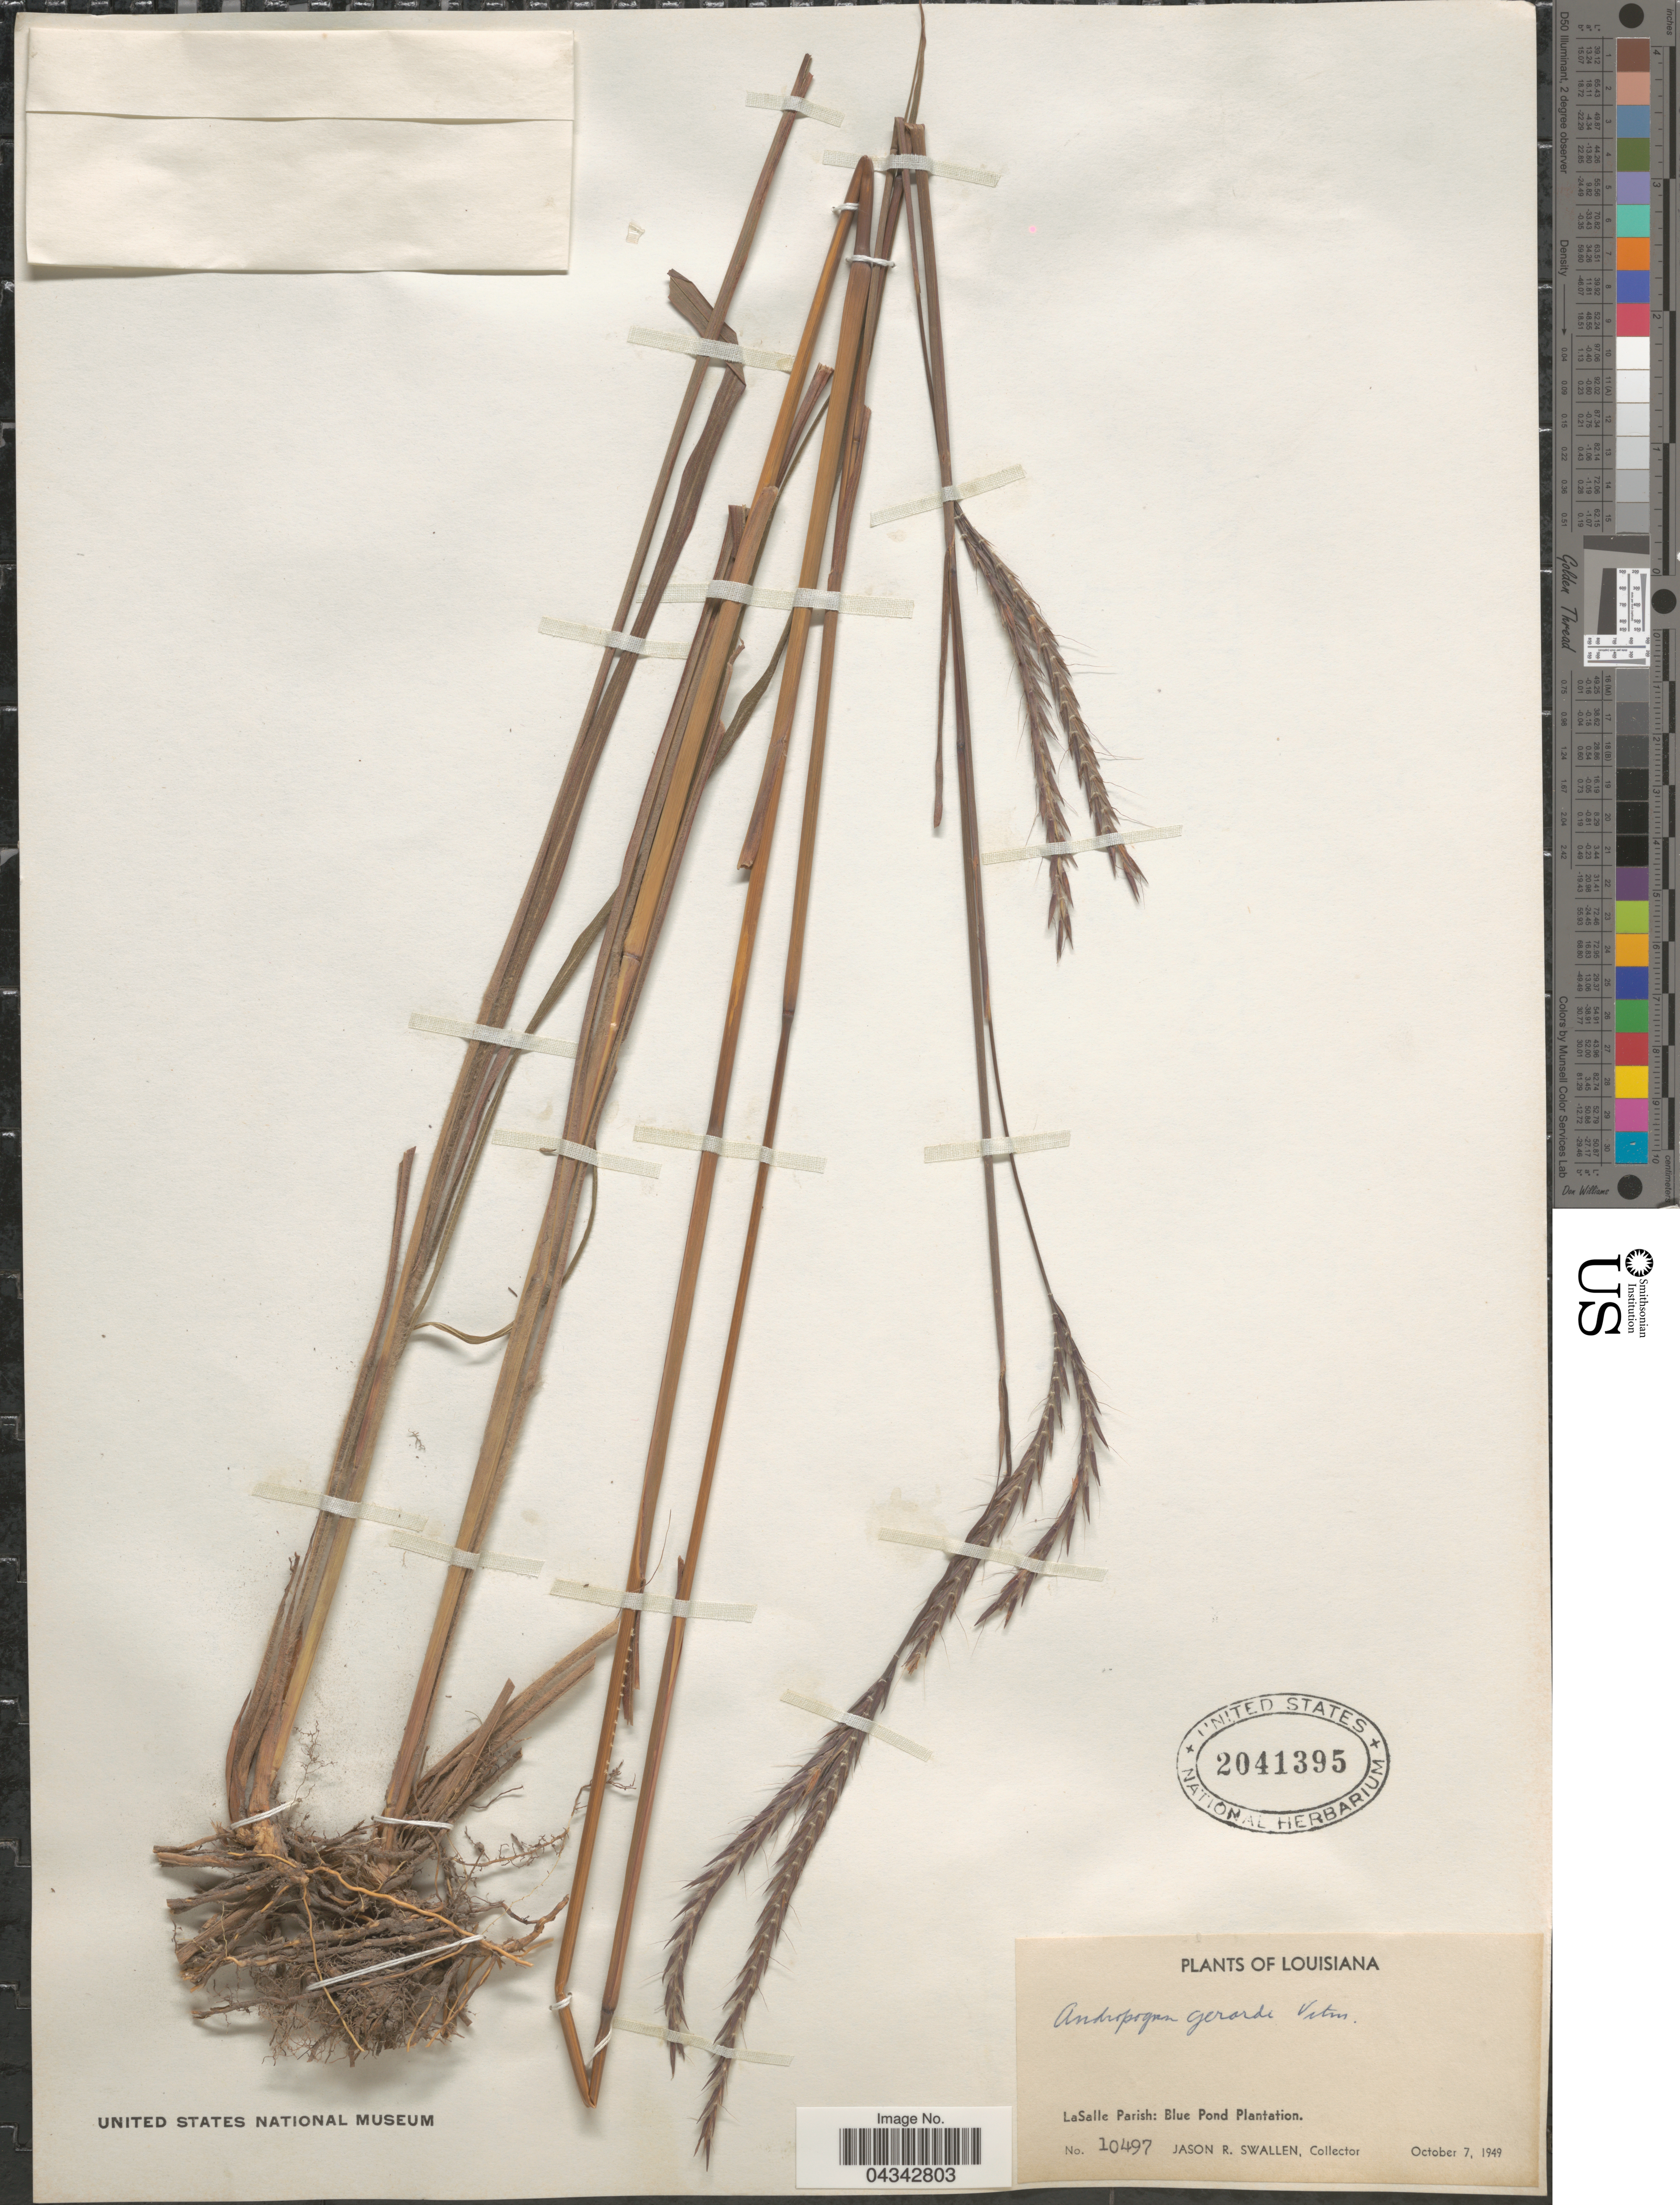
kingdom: Plantae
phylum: Tracheophyta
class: Liliopsida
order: Poales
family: Poaceae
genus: Andropogon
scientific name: Andropogon gerardii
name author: Vitman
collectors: J. R. Swallen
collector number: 10497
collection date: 1949-10-07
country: United States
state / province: Louisiana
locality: LaSalle Parish: Blue Pond Plantation.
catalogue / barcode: US 2041395